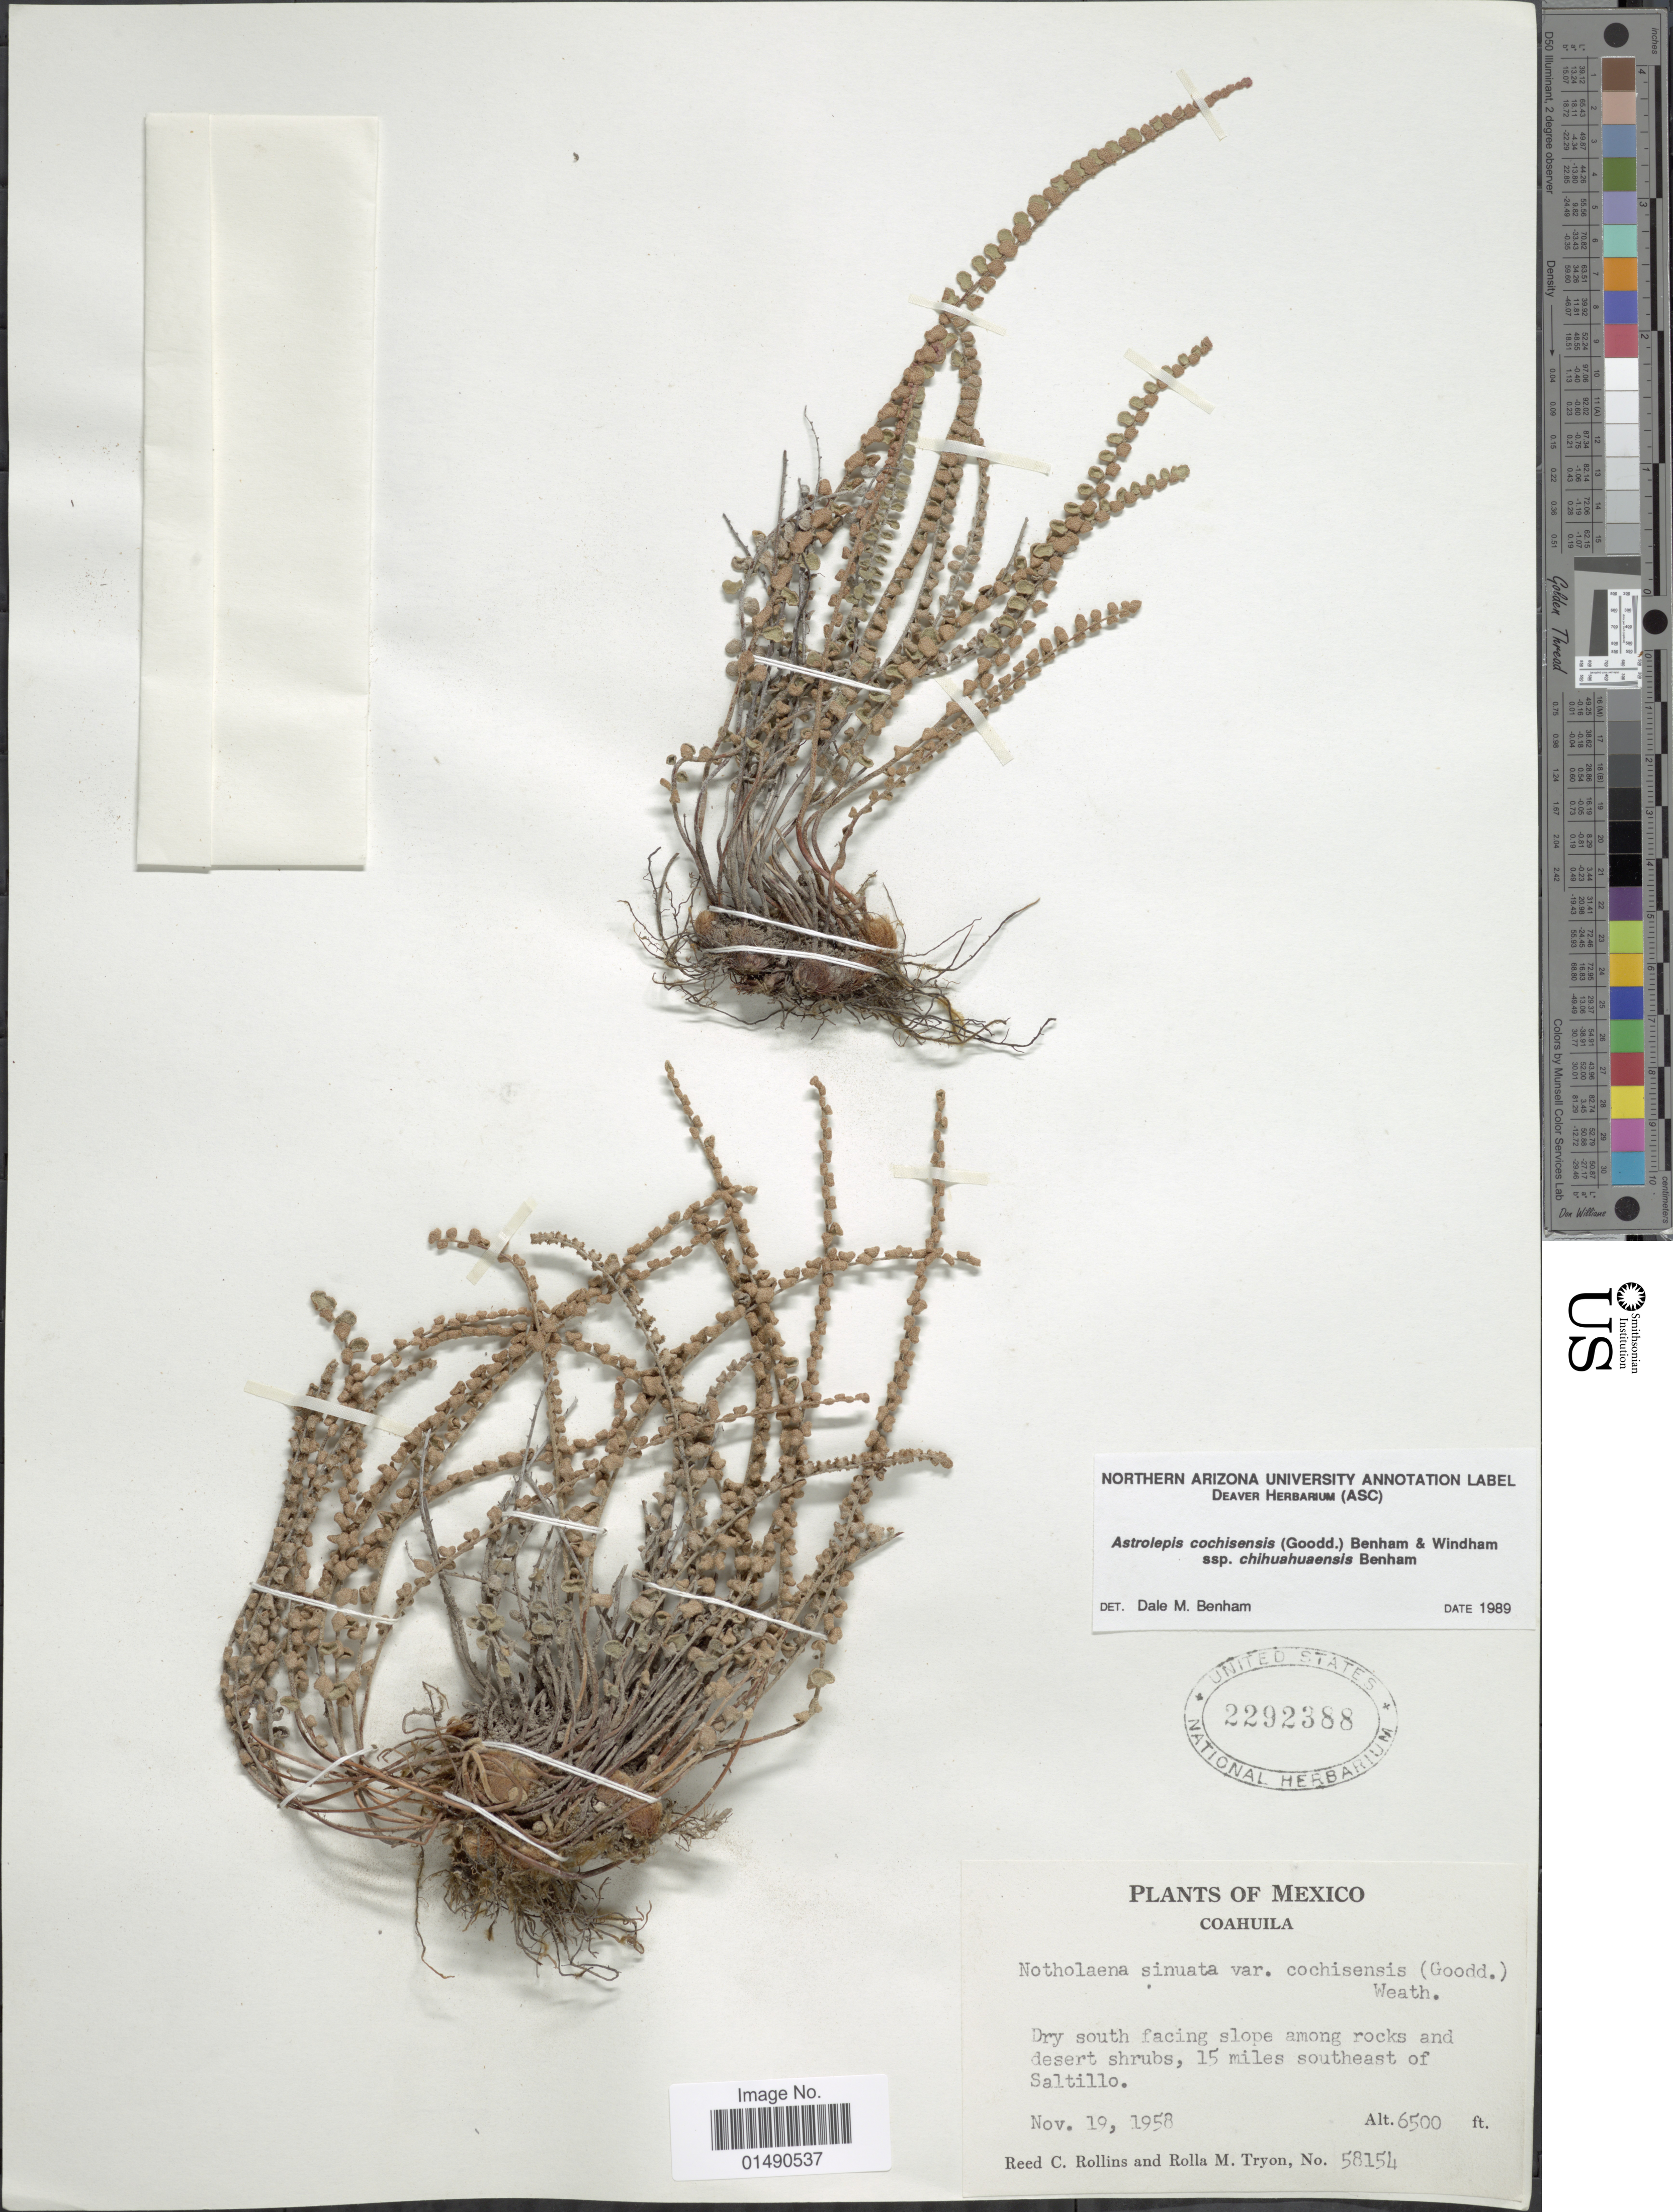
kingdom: Plantae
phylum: Tracheophyta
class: Polypodiopsida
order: Polypodiales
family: Pteridaceae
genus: Astrolepis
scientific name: Astrolepis cochisensis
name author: (C.O. Goodd.) D.M. Benham & Windham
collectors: R. C. Rollins & R. M. Tryon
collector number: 58154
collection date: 1958-11-19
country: Mexico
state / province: Coahuila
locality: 15 miles southeast of Saltillo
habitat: dry south facing slope among rocks and desert shrubs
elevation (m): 1981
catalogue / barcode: US 2292388